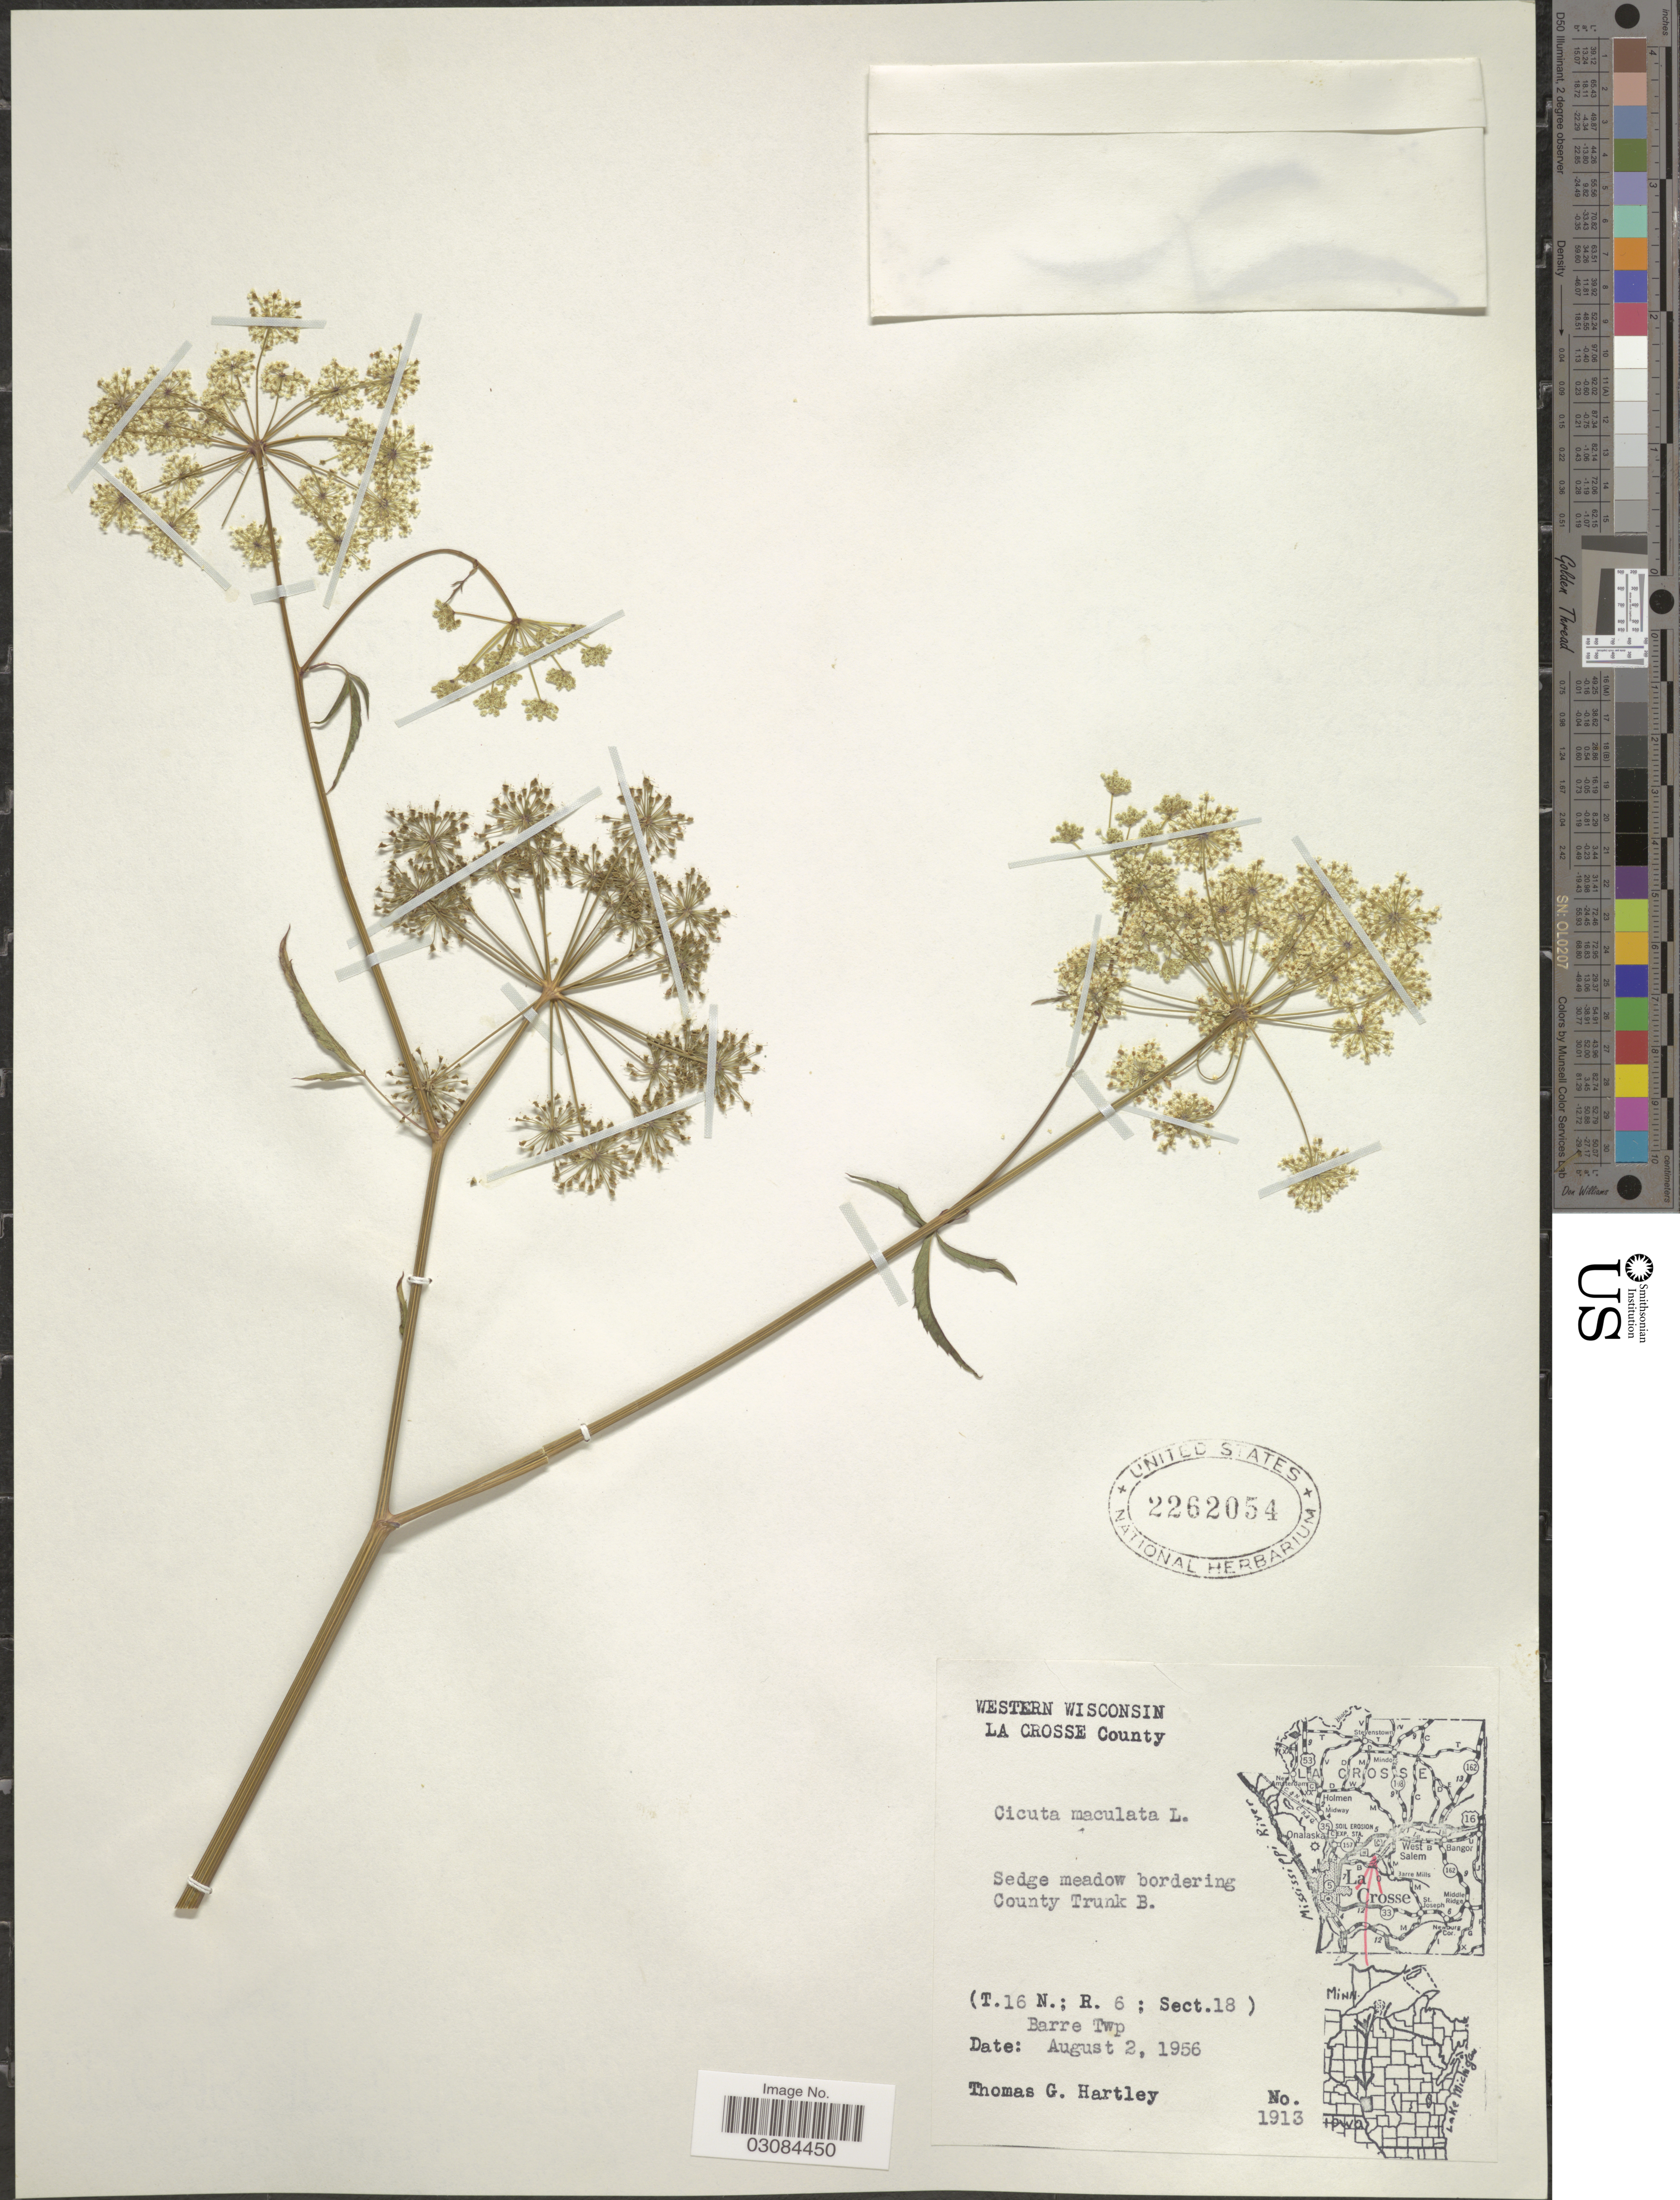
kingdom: Plantae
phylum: Tracheophyta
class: Magnoliopsida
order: Apiales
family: Apiaceae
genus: Cicuta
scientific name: Cicuta maculata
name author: L.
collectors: T. G. Hartley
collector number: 1913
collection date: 1956-08-02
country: United States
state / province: Wisconsin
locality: Western Wisconsin. La Crosse County. Sedge meadow bordering County Trunk B. (T16N; R6; Sect.18) Barre Twp.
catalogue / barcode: US 2262054